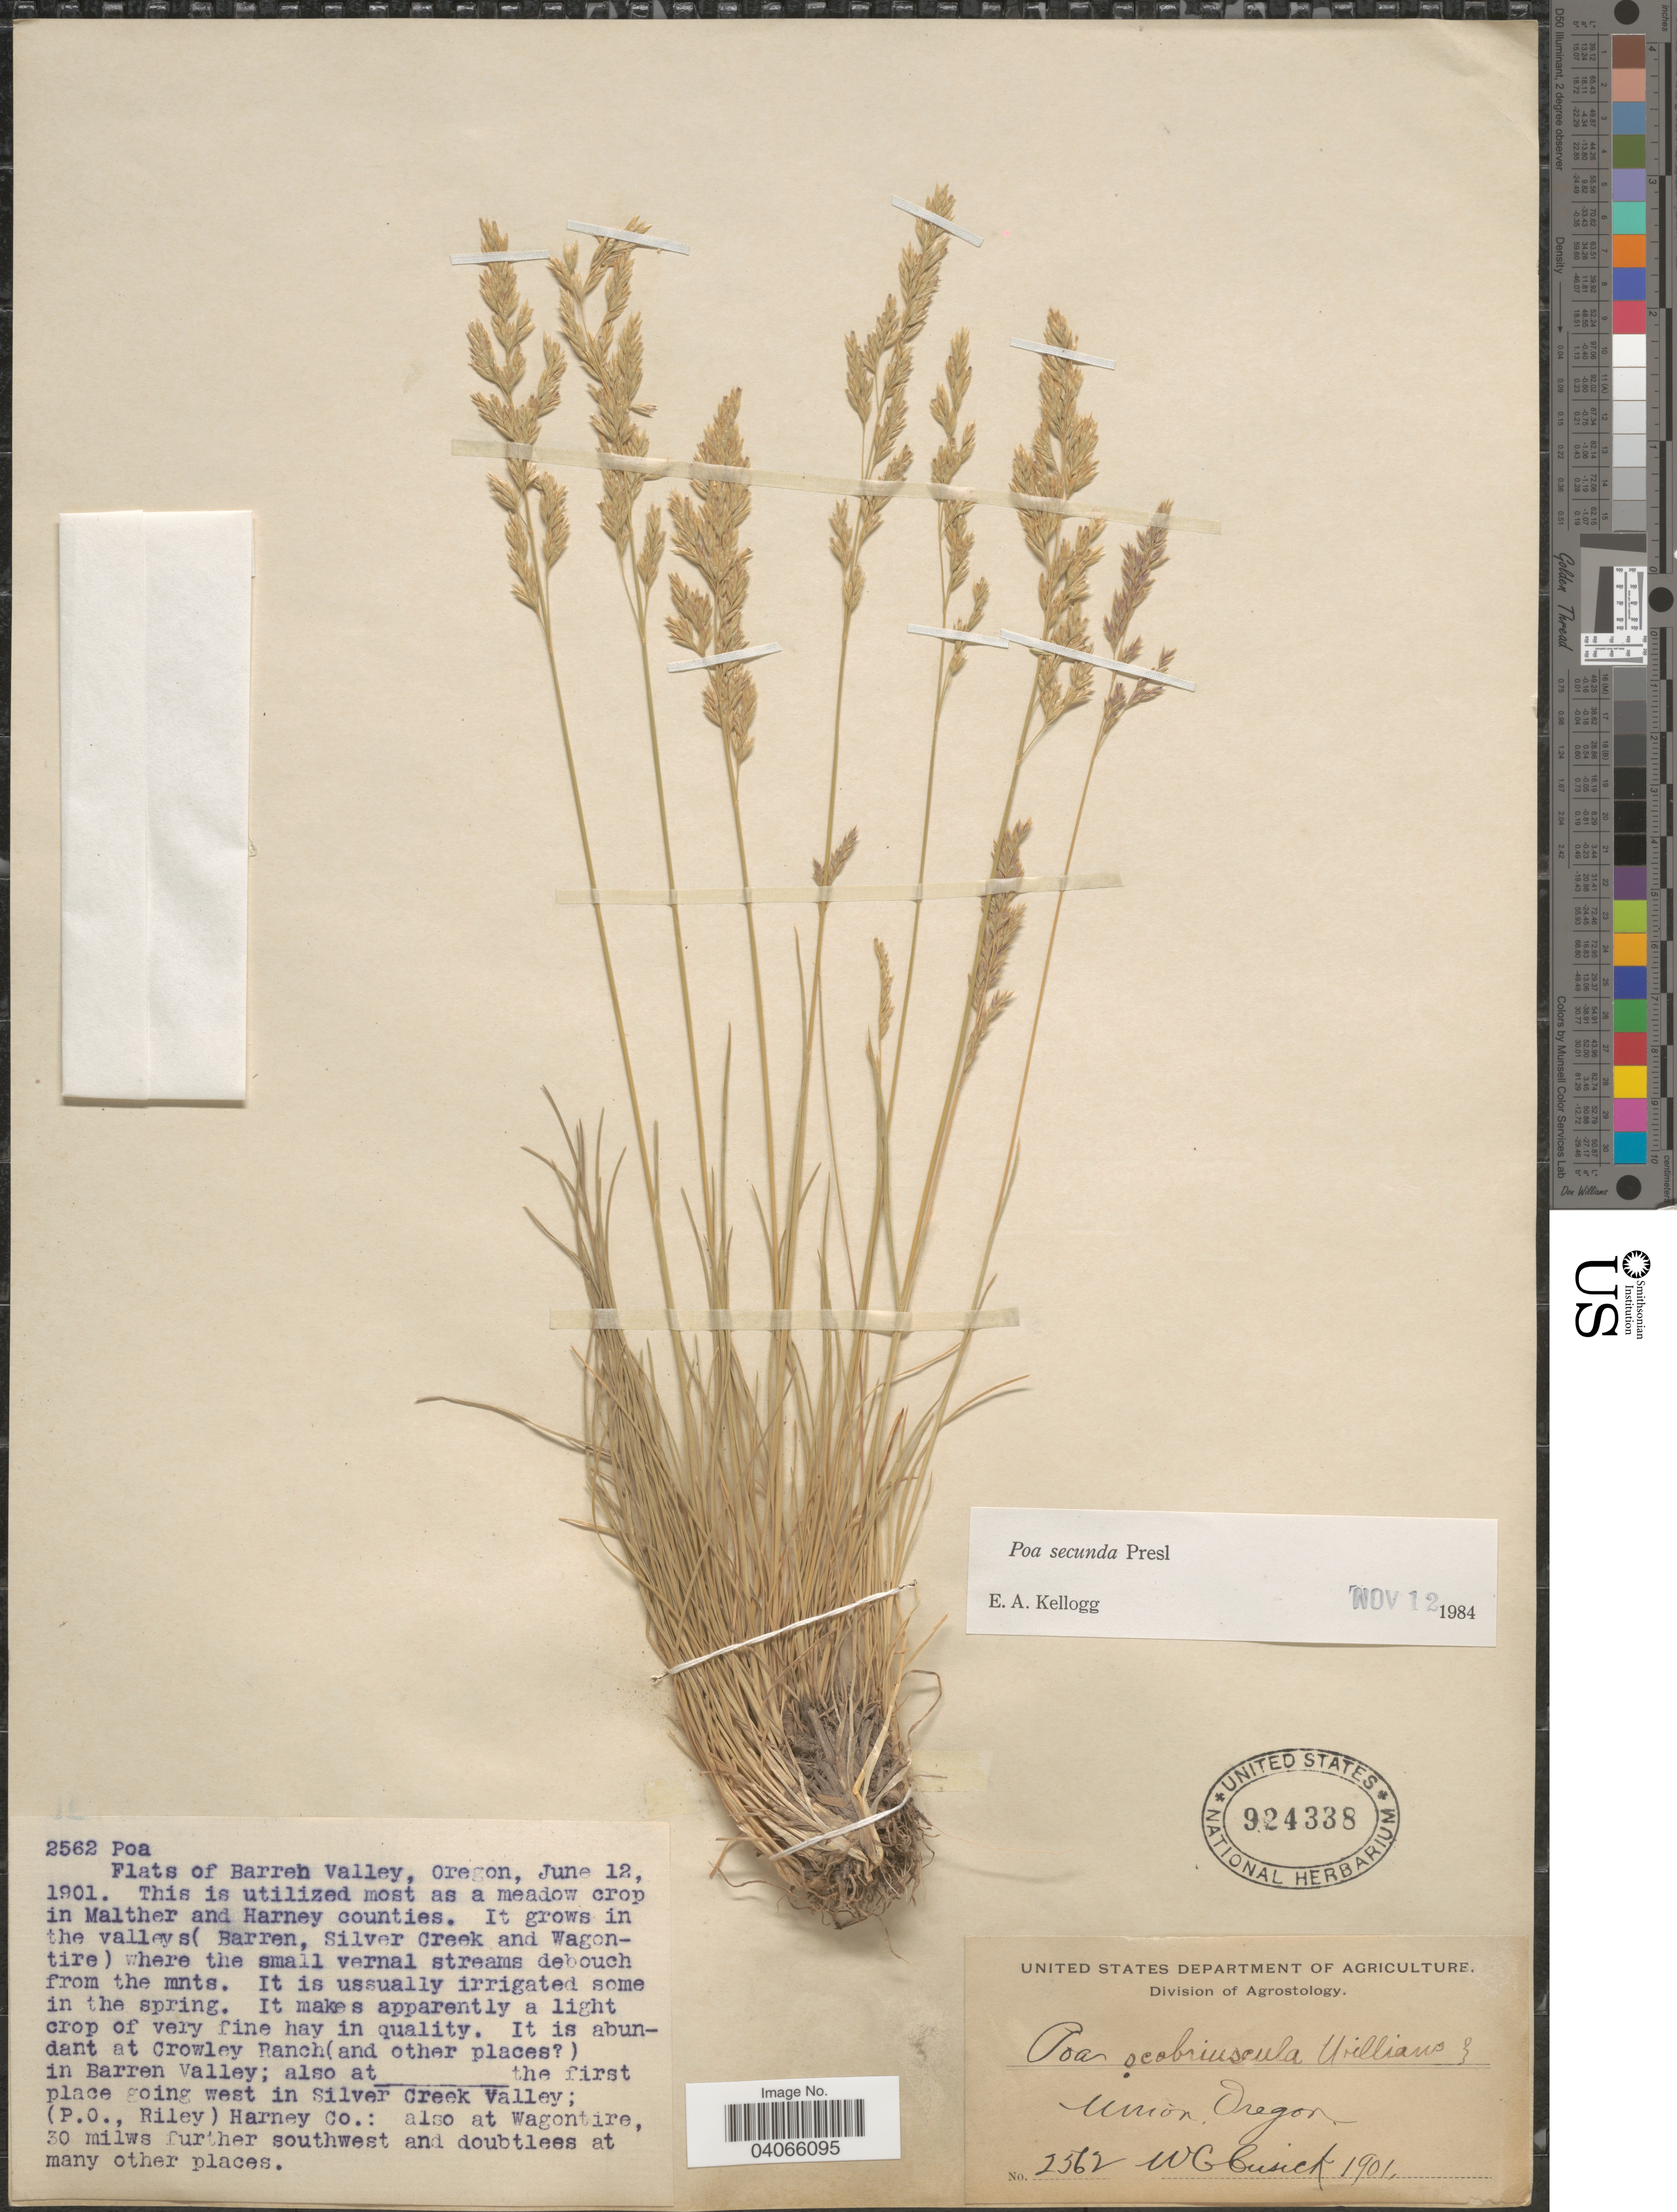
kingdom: Plantae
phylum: Tracheophyta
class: Liliopsida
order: Poales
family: Poaceae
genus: Poa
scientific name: Poa secunda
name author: J. Presl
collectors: W. C. Cusick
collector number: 2562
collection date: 1901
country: United States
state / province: Oregon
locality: Union.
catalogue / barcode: US 924338